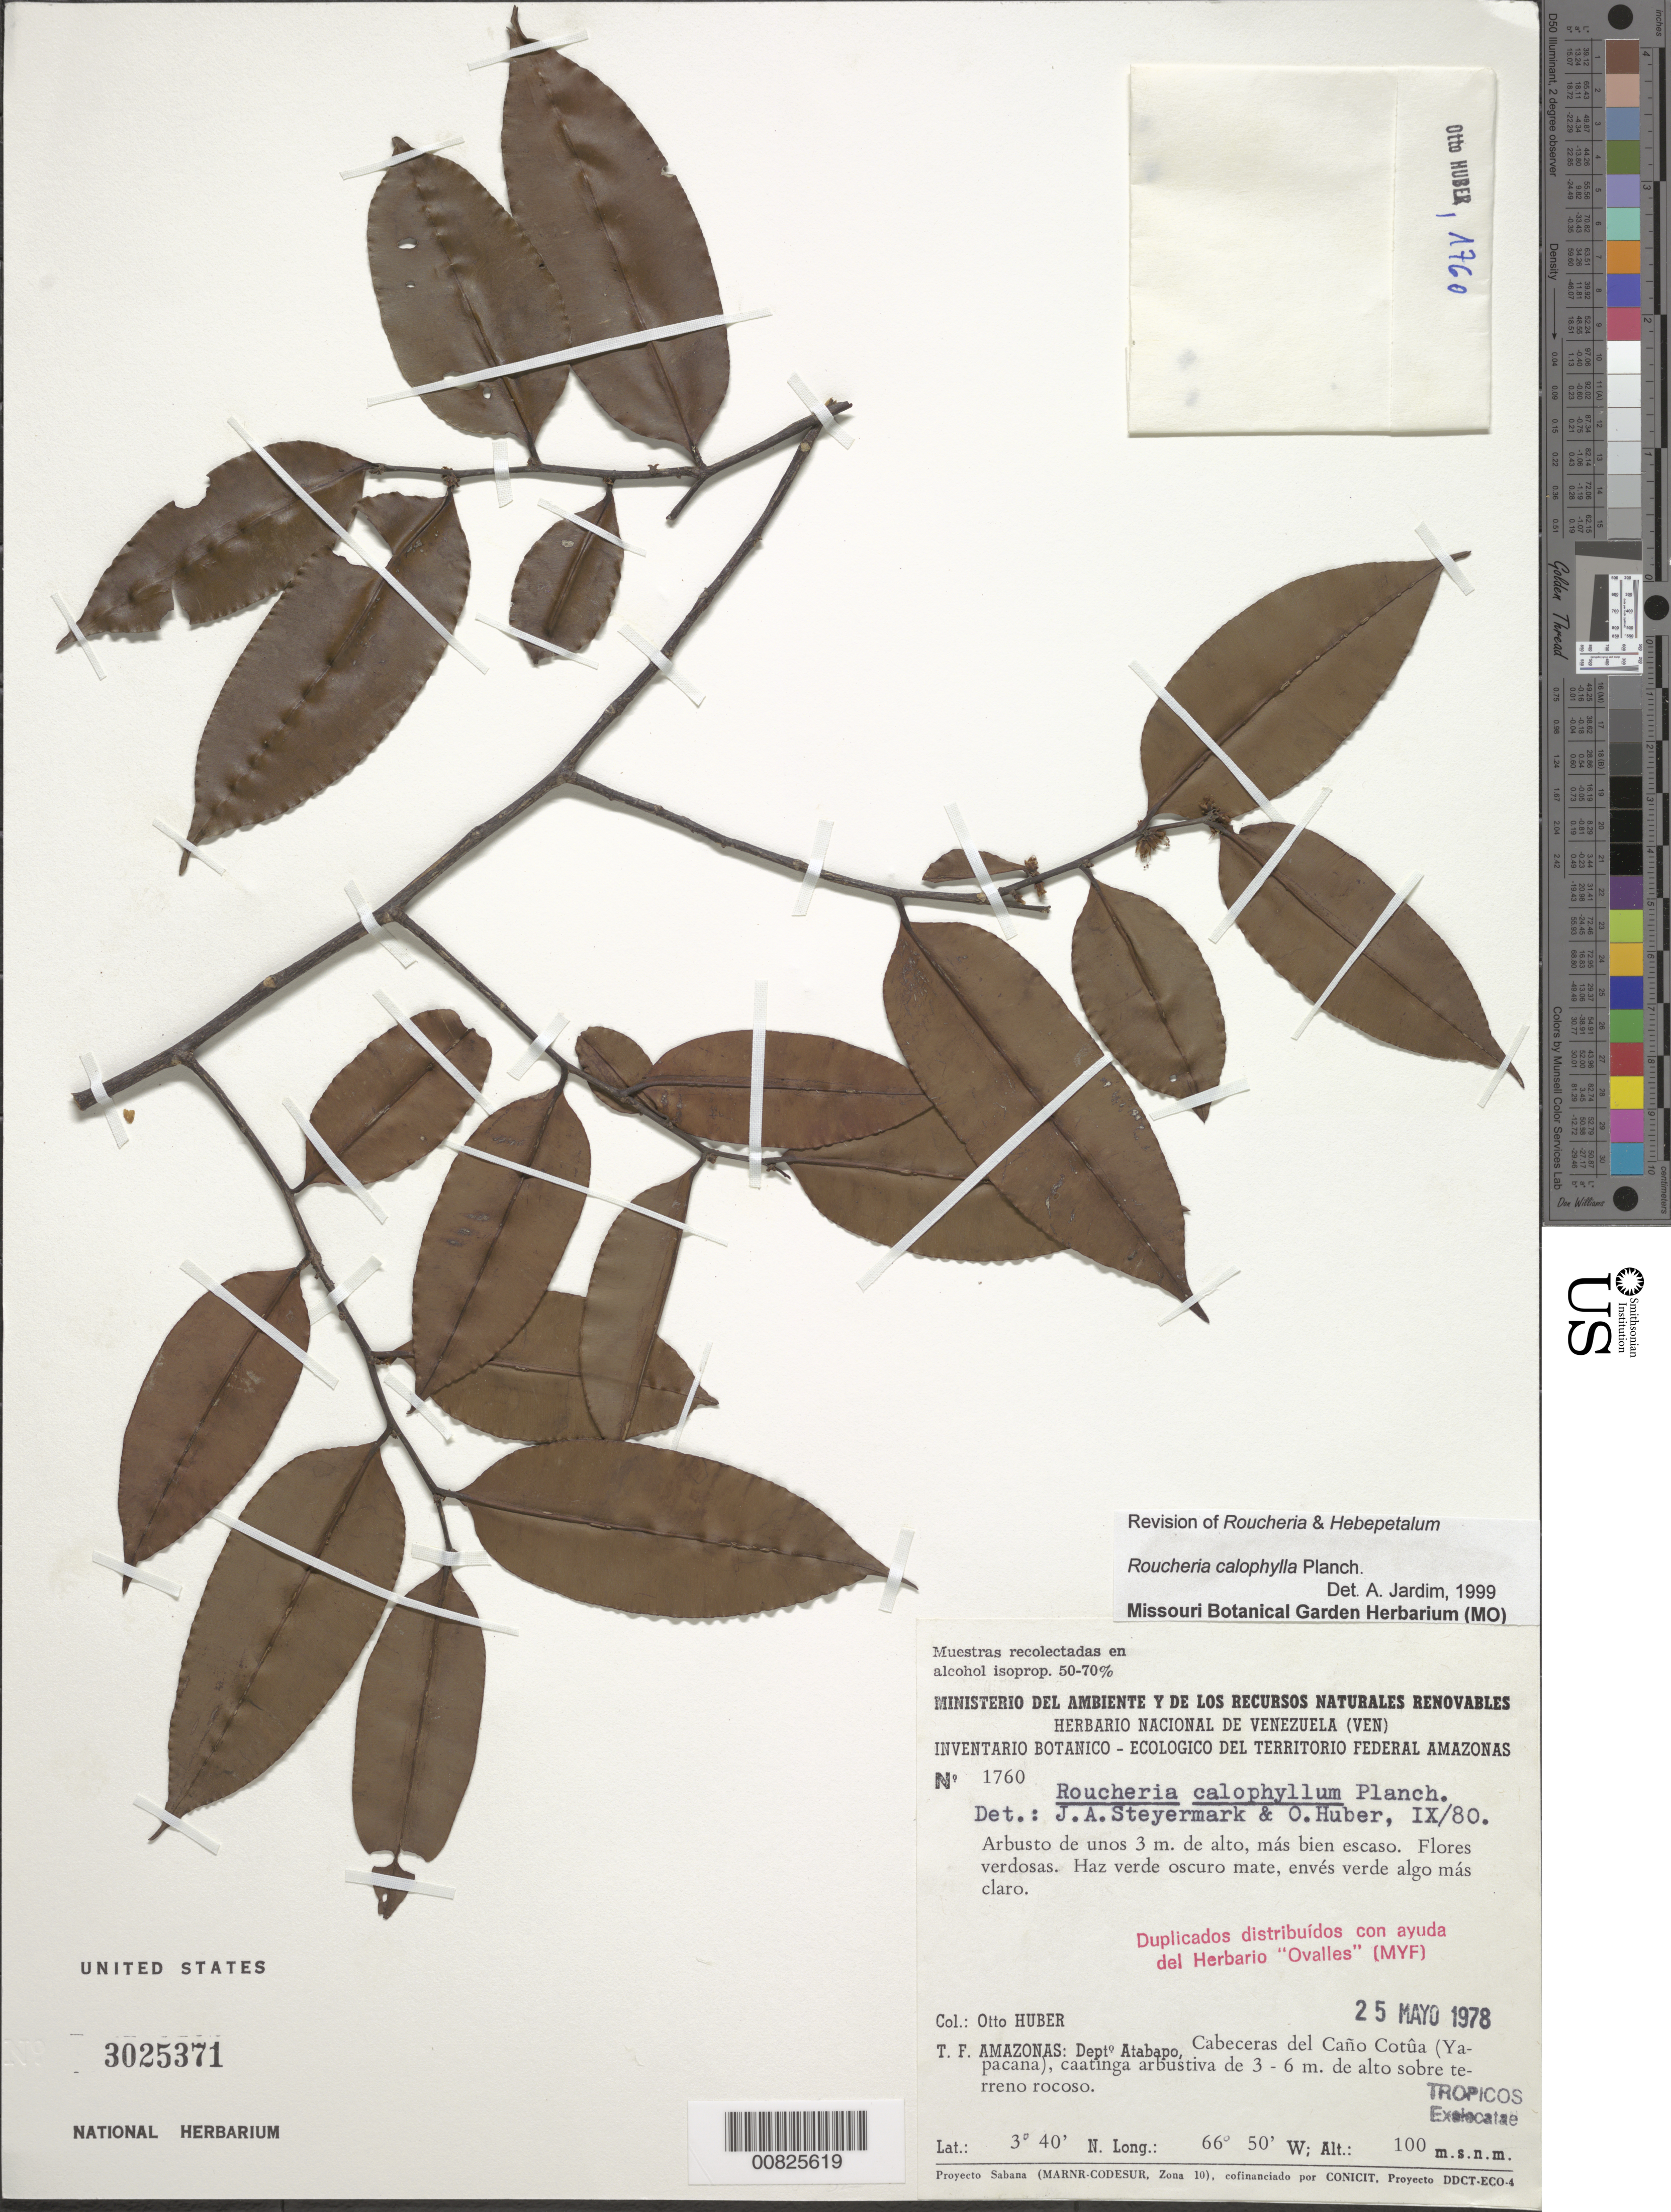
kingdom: Plantae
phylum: Tracheophyta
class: Magnoliopsida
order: Malpighiales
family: Linaceae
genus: Roucheria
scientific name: Roucheria calophylla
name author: Planch.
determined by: Jardim, A.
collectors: O. Huber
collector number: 1760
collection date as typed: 25-May-78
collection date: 1978-05-25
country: Venezuela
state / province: Amazonas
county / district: Atabapo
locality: Caño Cotúa (Yapacana)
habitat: Caatinga arbustiva de 3-6m de alt sobre terreno rocoso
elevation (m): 100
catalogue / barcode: US 3025371